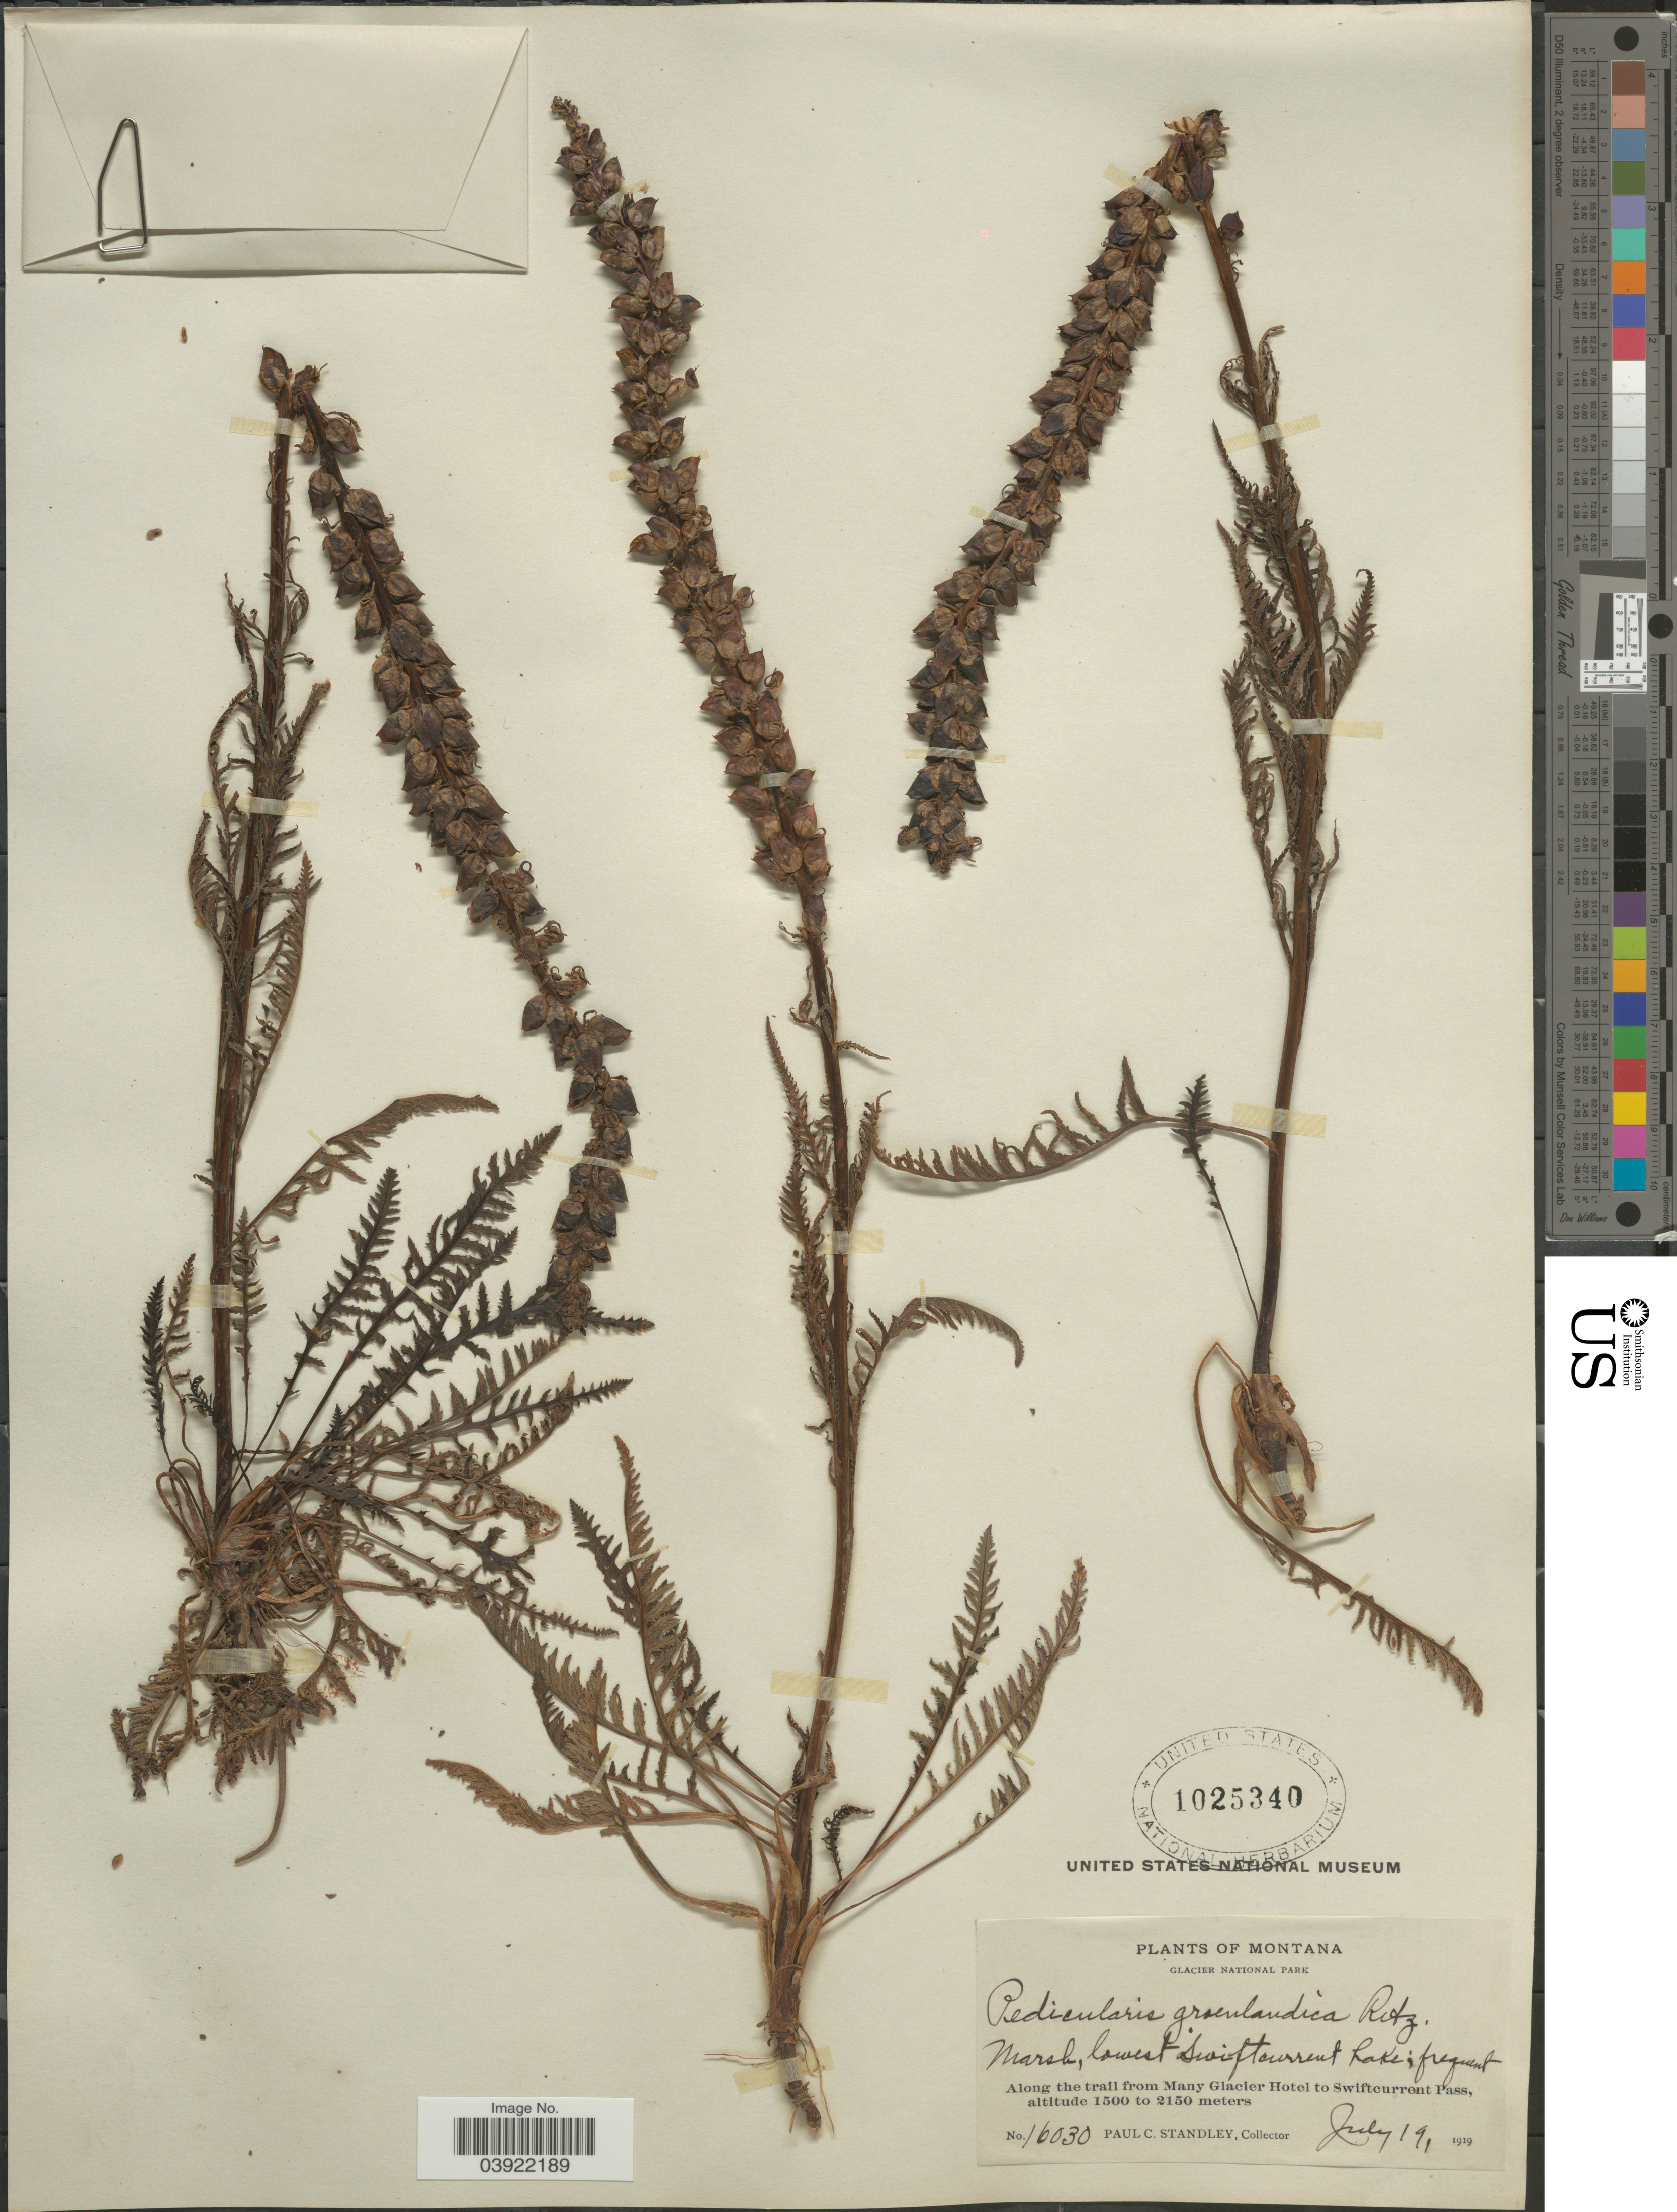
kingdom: Plantae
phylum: Tracheophyta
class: Magnoliopsida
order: Lamiales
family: Orobanchaceae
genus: Pedicularis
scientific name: Pedicularis groenlandica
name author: Retz.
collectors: P. C. Standley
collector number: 16030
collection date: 1919-07-19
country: United States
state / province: Montana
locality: Glacier National Park. Marsh, lowest Swift current Lake; Along the trail from Many Glacier Hotel to Swiftcurrent Pass.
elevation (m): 1500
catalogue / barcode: US 1025340